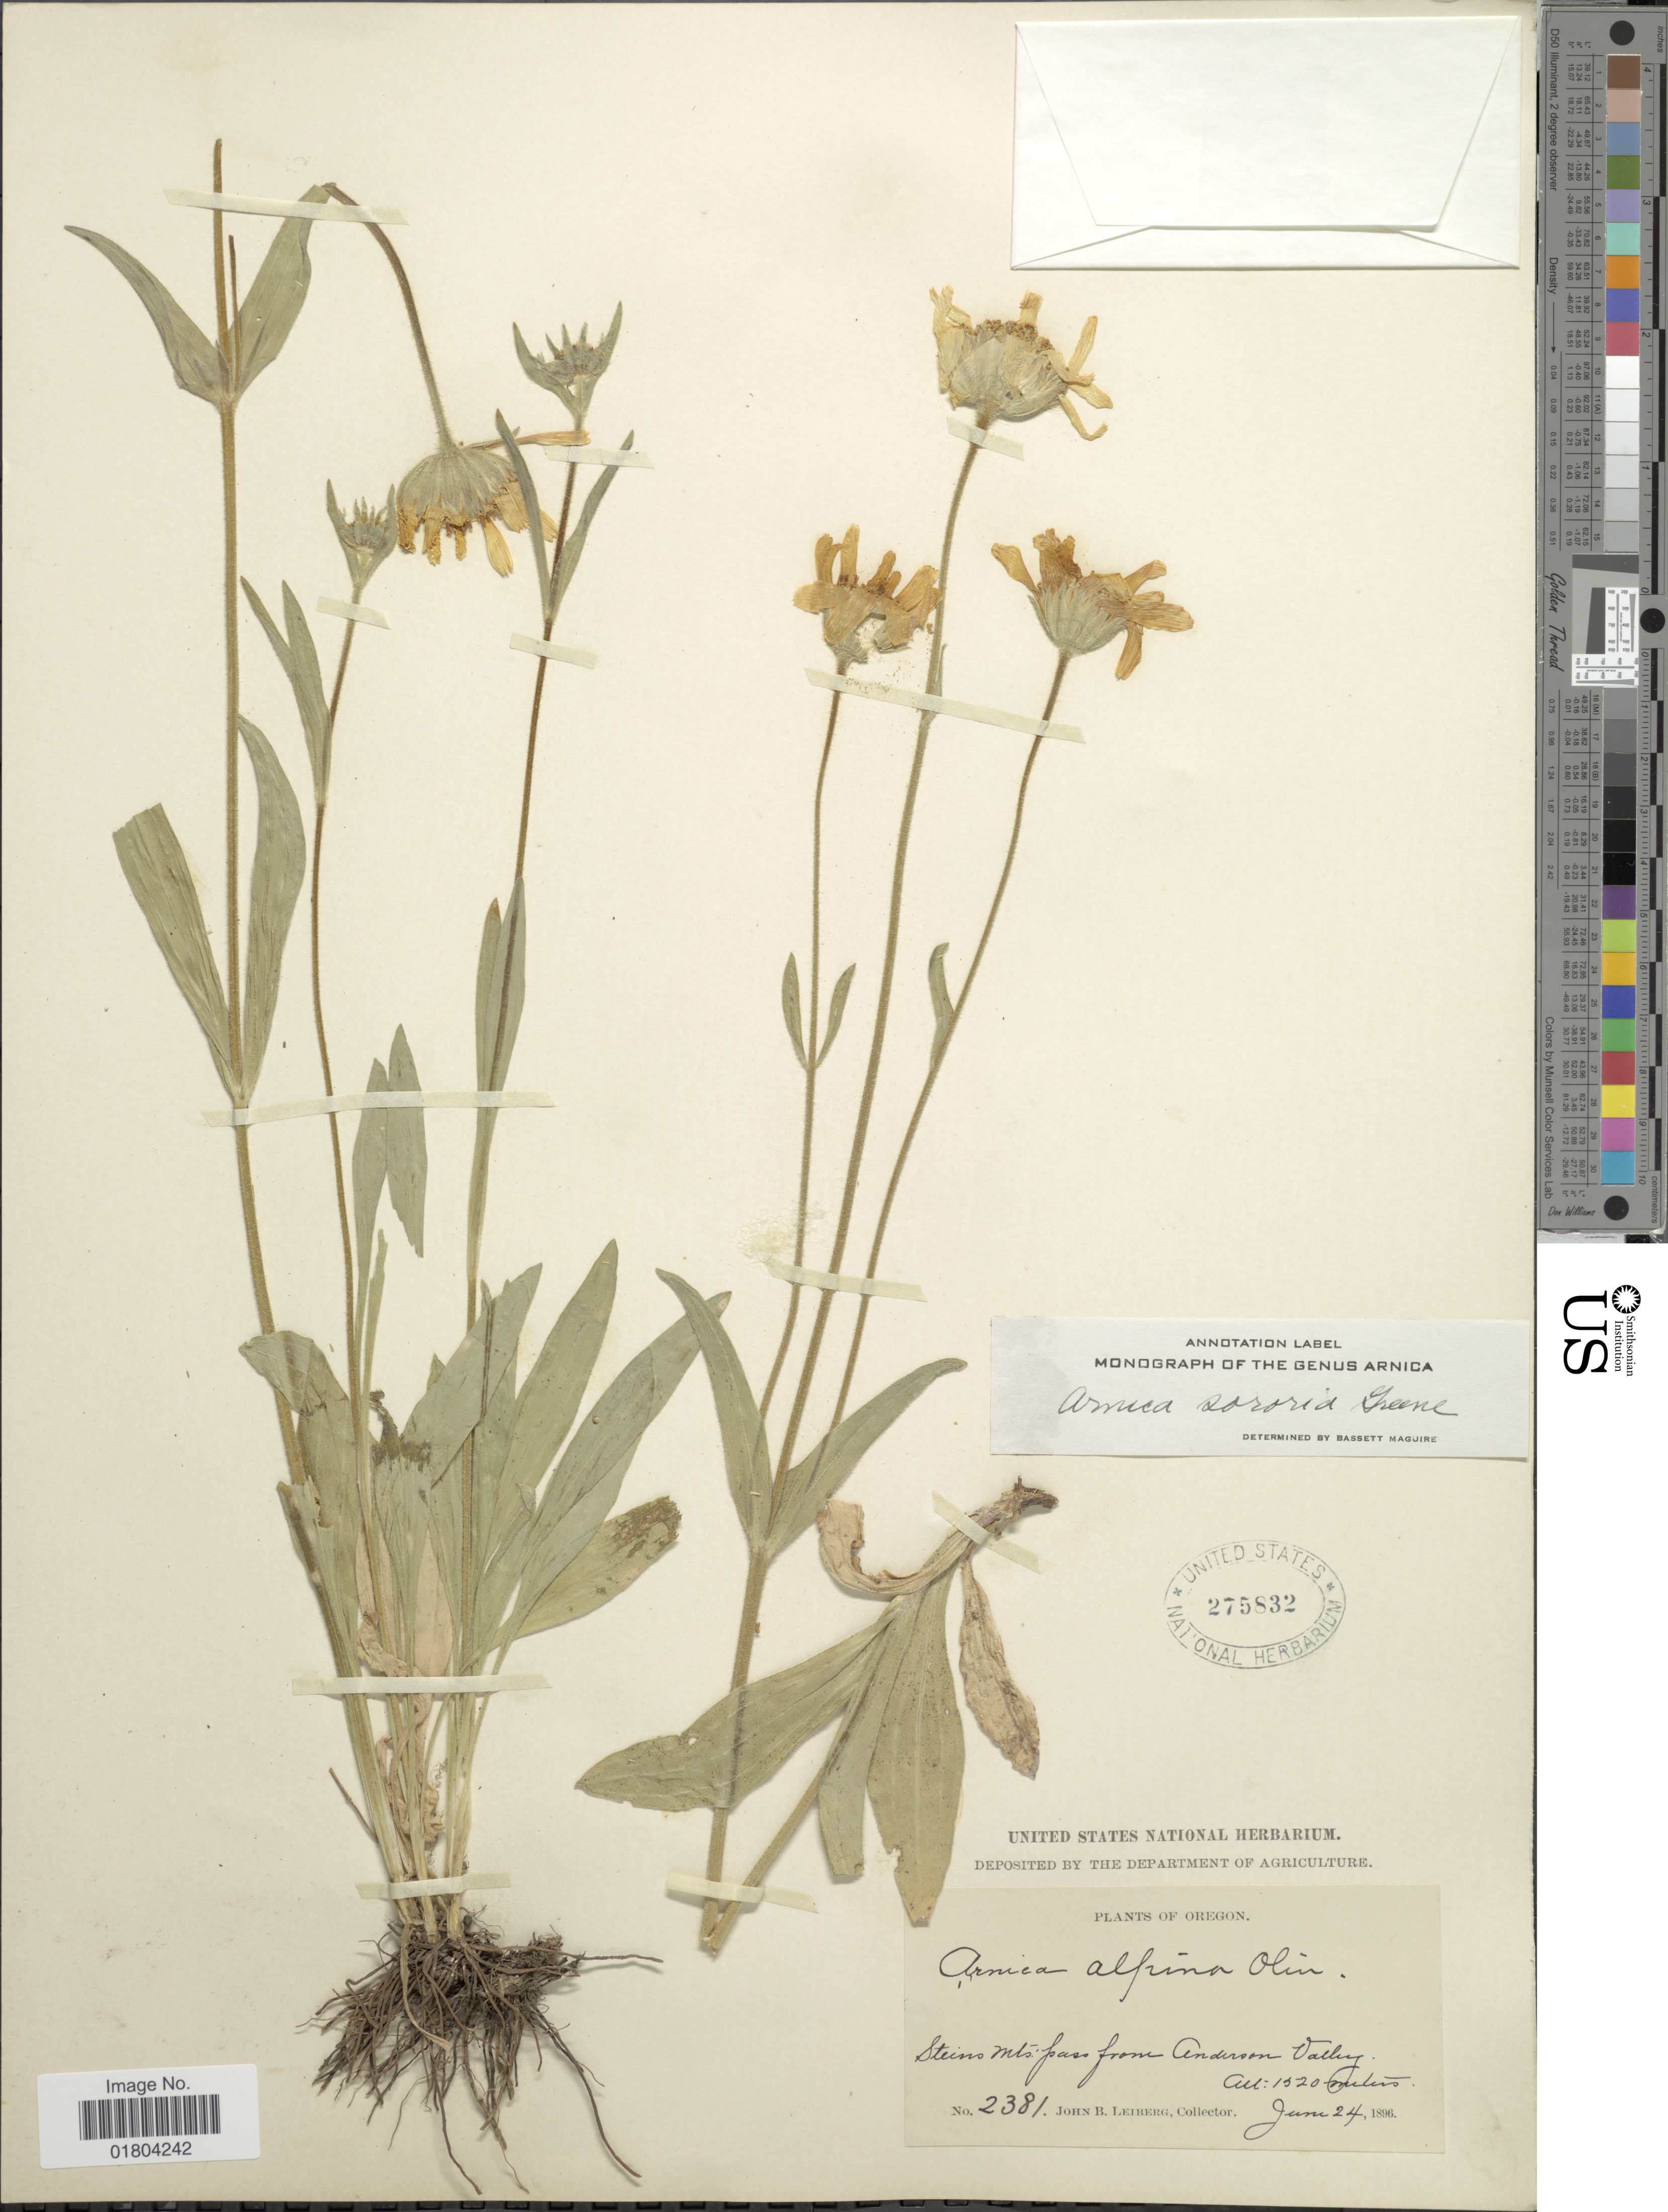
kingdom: Plantae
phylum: Tracheophyta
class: Magnoliopsida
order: Asterales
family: Asteraceae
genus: Arnica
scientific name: Arnica sororia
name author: Greene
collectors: J. Leiberg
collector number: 2381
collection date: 1896-06-24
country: United States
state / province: Oregon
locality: Steins Mts pass from Anderson Valley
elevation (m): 1520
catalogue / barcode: US 275832